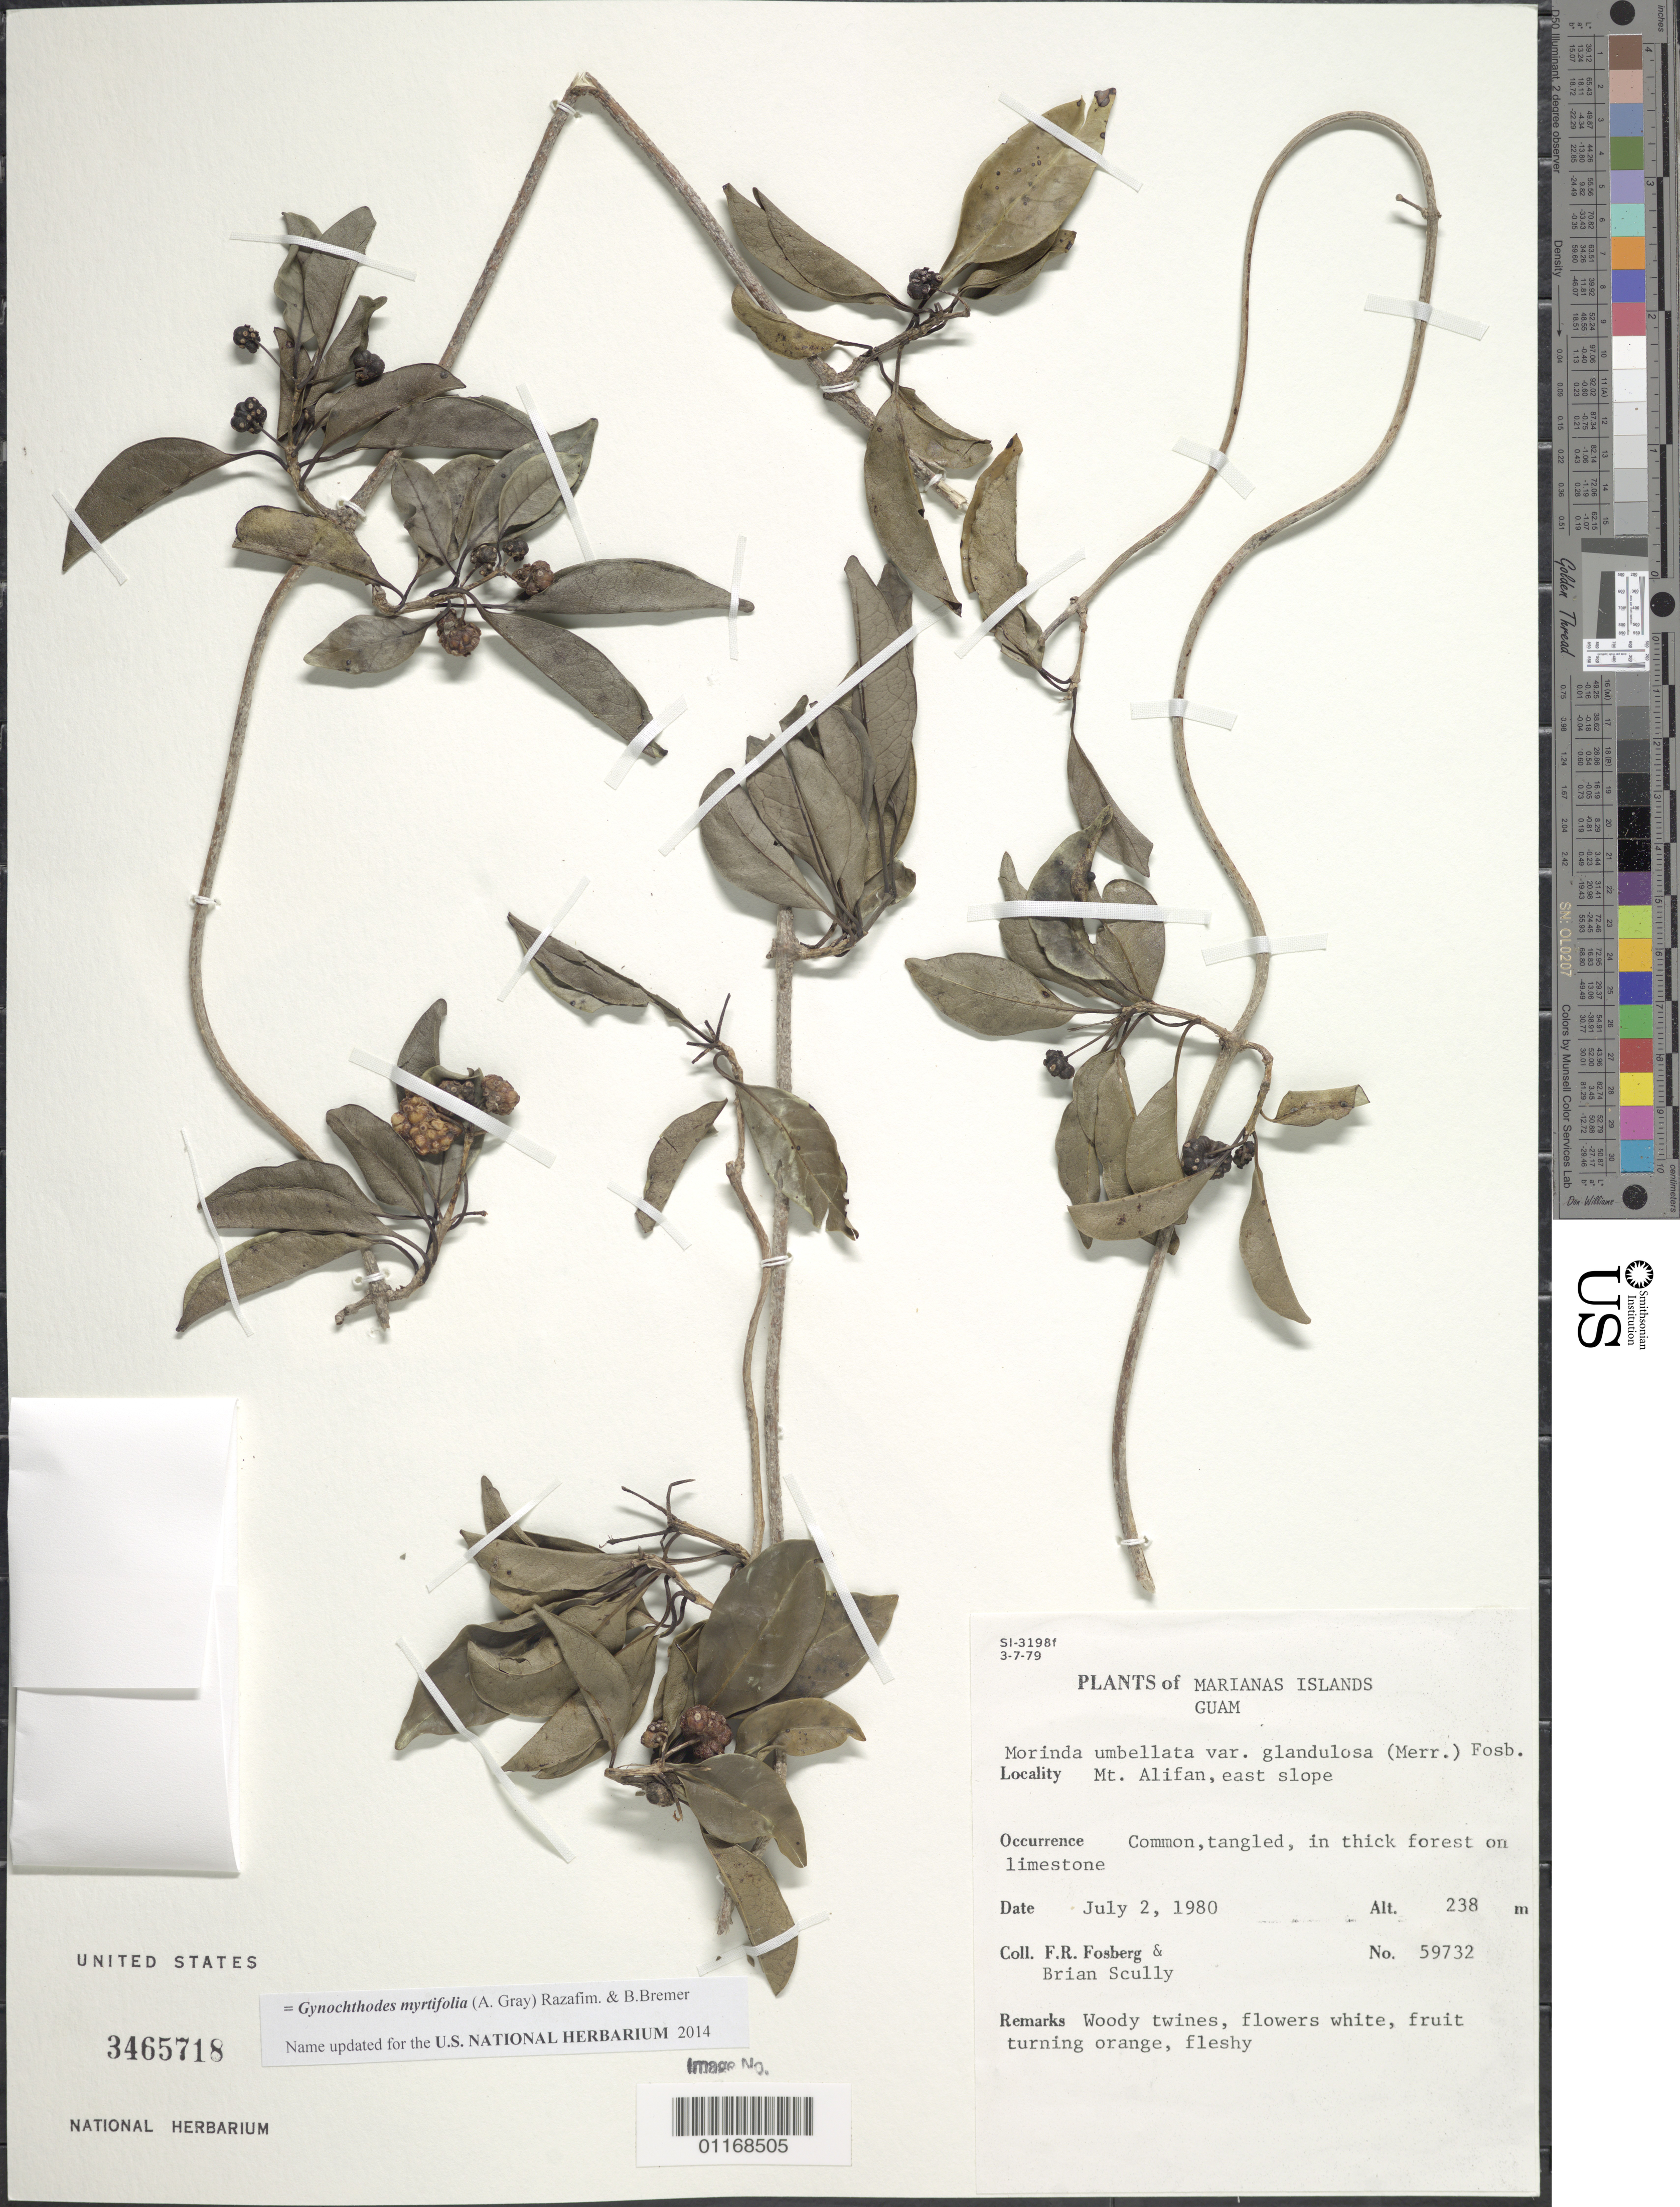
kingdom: Plantae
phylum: Tracheophyta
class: Magnoliopsida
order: Gentianales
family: Rubiaceae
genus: Gynochthodes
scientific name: Gynochthodes myrtifolia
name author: (A. Gray) Razafim. & B. Bremer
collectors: F. R. Fosberg & B. Scully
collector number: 59732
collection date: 1980-07-02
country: Guam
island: Guam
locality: Mt. Alifan, east slope.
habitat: thick forest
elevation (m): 238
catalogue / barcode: US 3465718